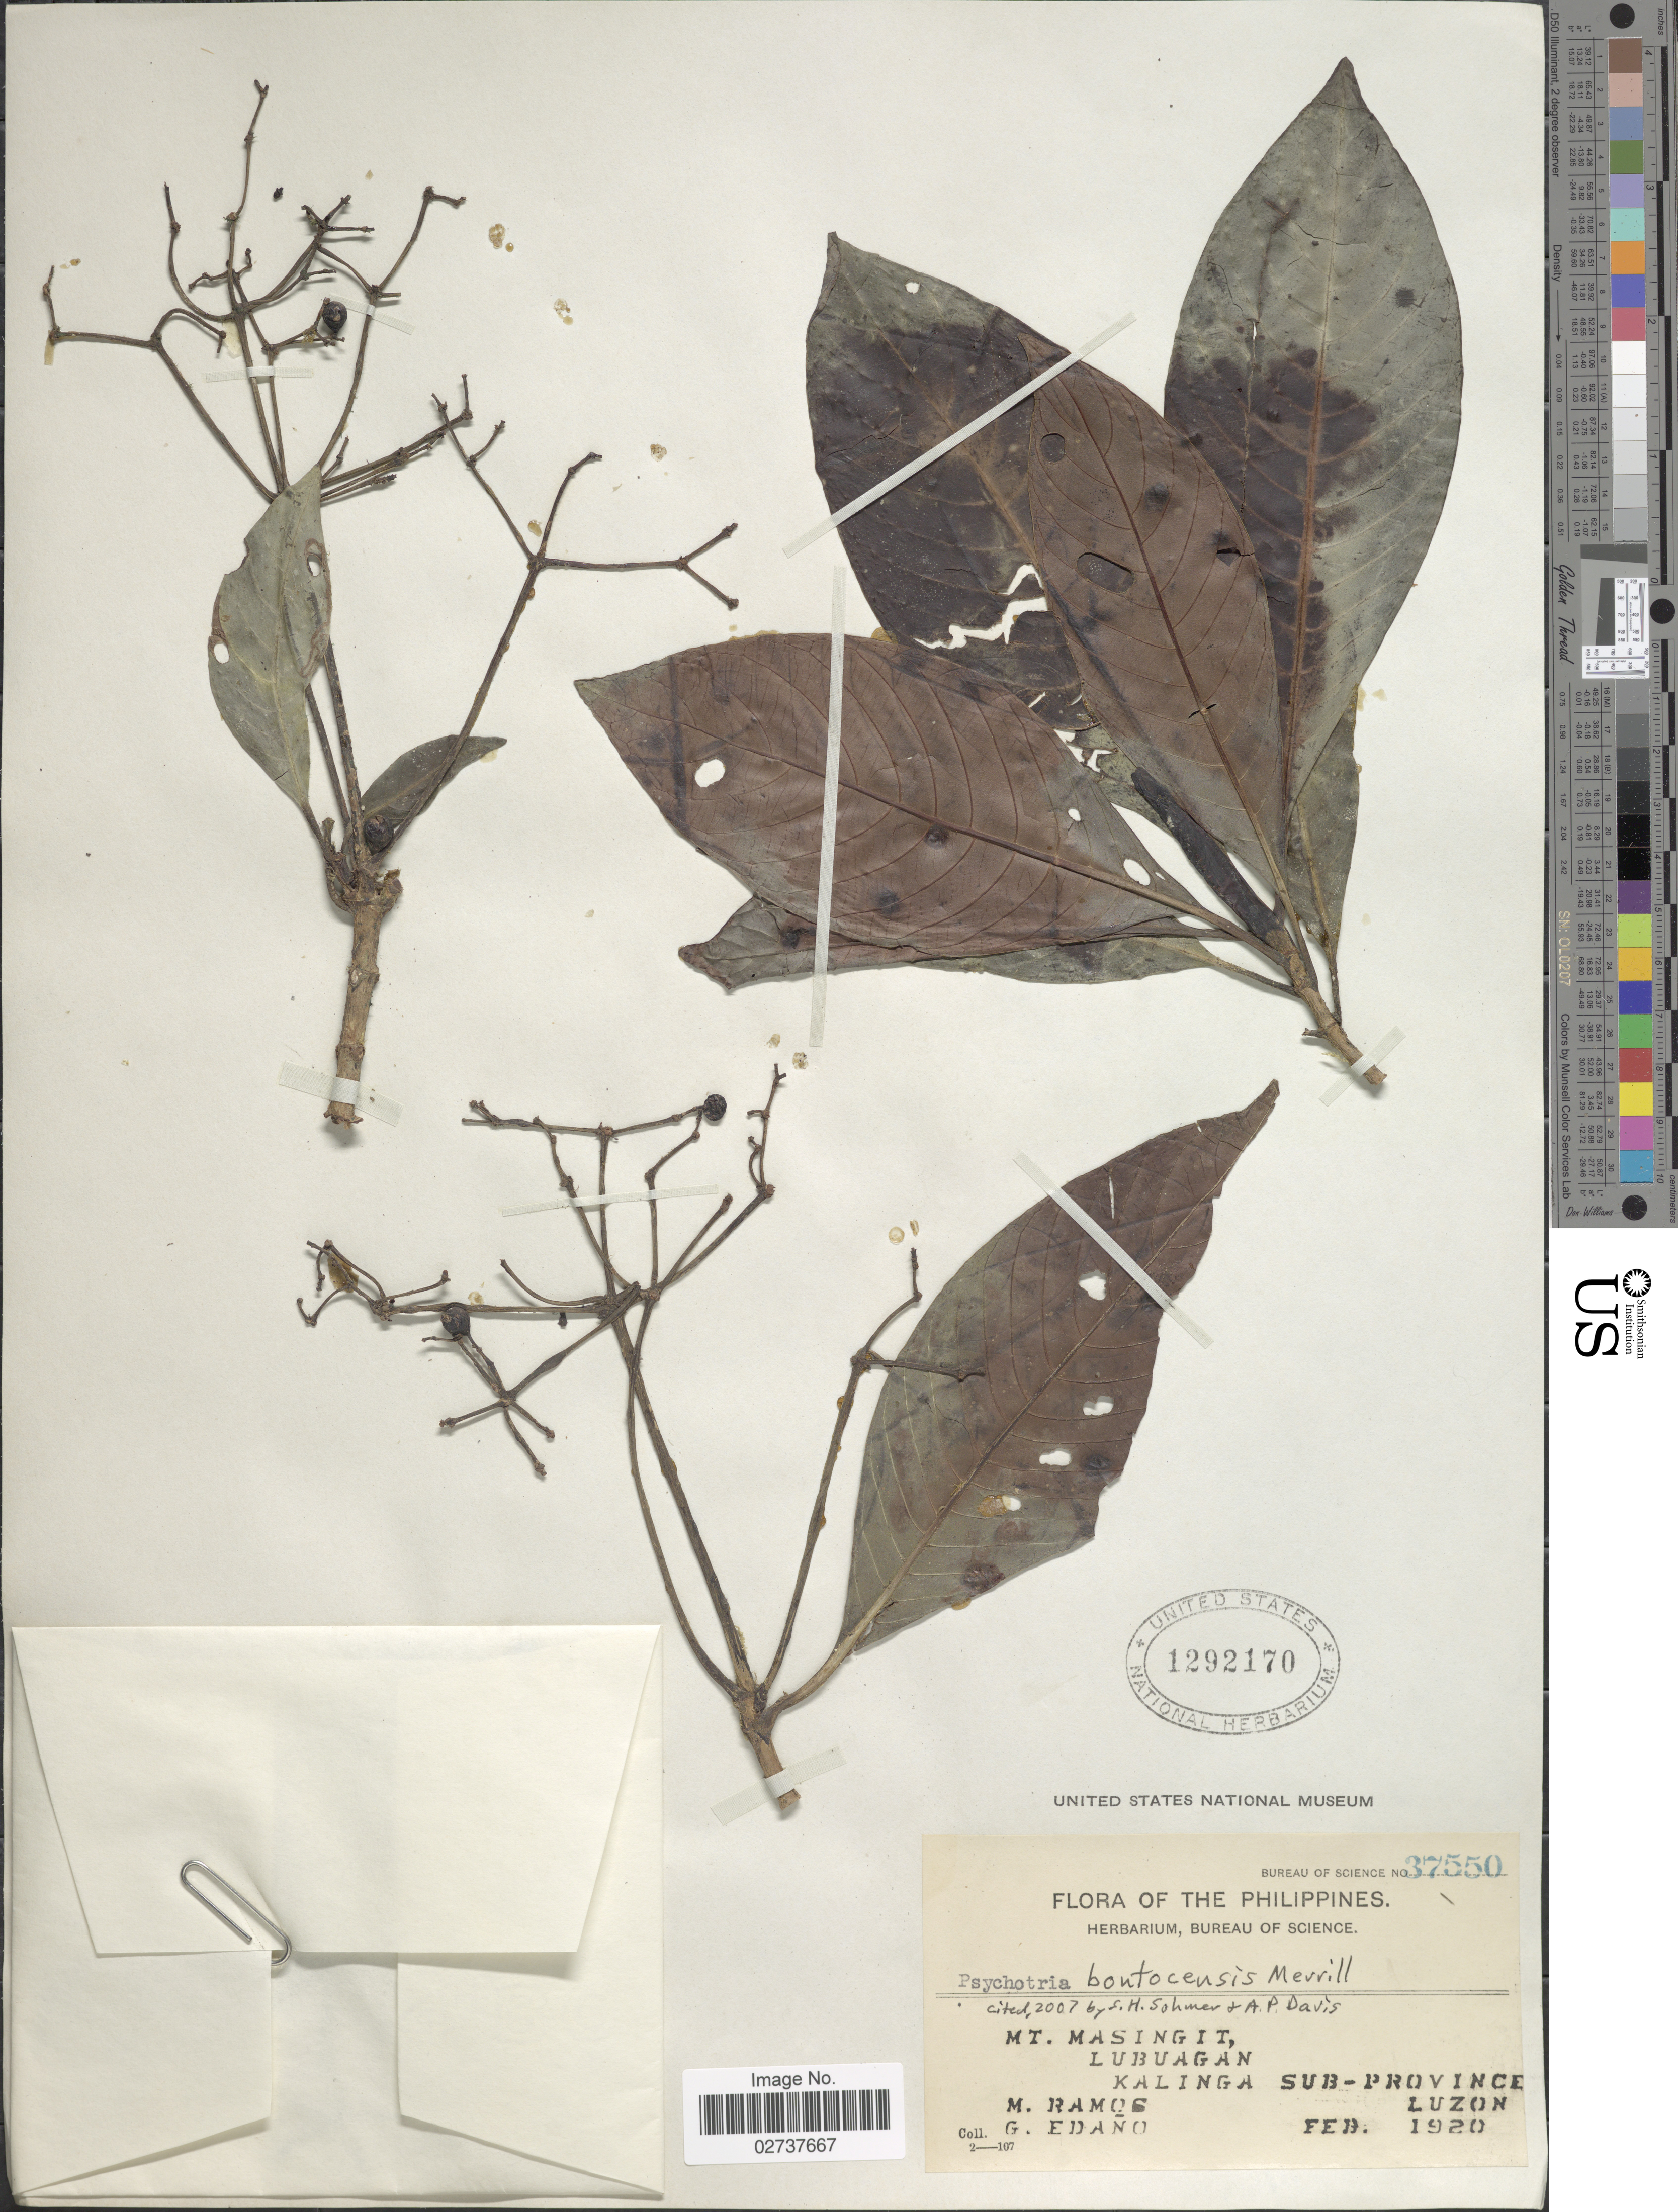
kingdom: Plantae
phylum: Tracheophyta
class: Magnoliopsida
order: Gentianales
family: Rubiaceae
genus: Psychotria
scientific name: Psychotria bontocensis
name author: Merr.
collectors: M. Ramos & G. Edaño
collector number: Bureau of Science 37550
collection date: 1920-02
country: Philippines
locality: Mt. Masingit, Lubuagan, Kalinga sub-Province, Luzon.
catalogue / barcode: US 1292170